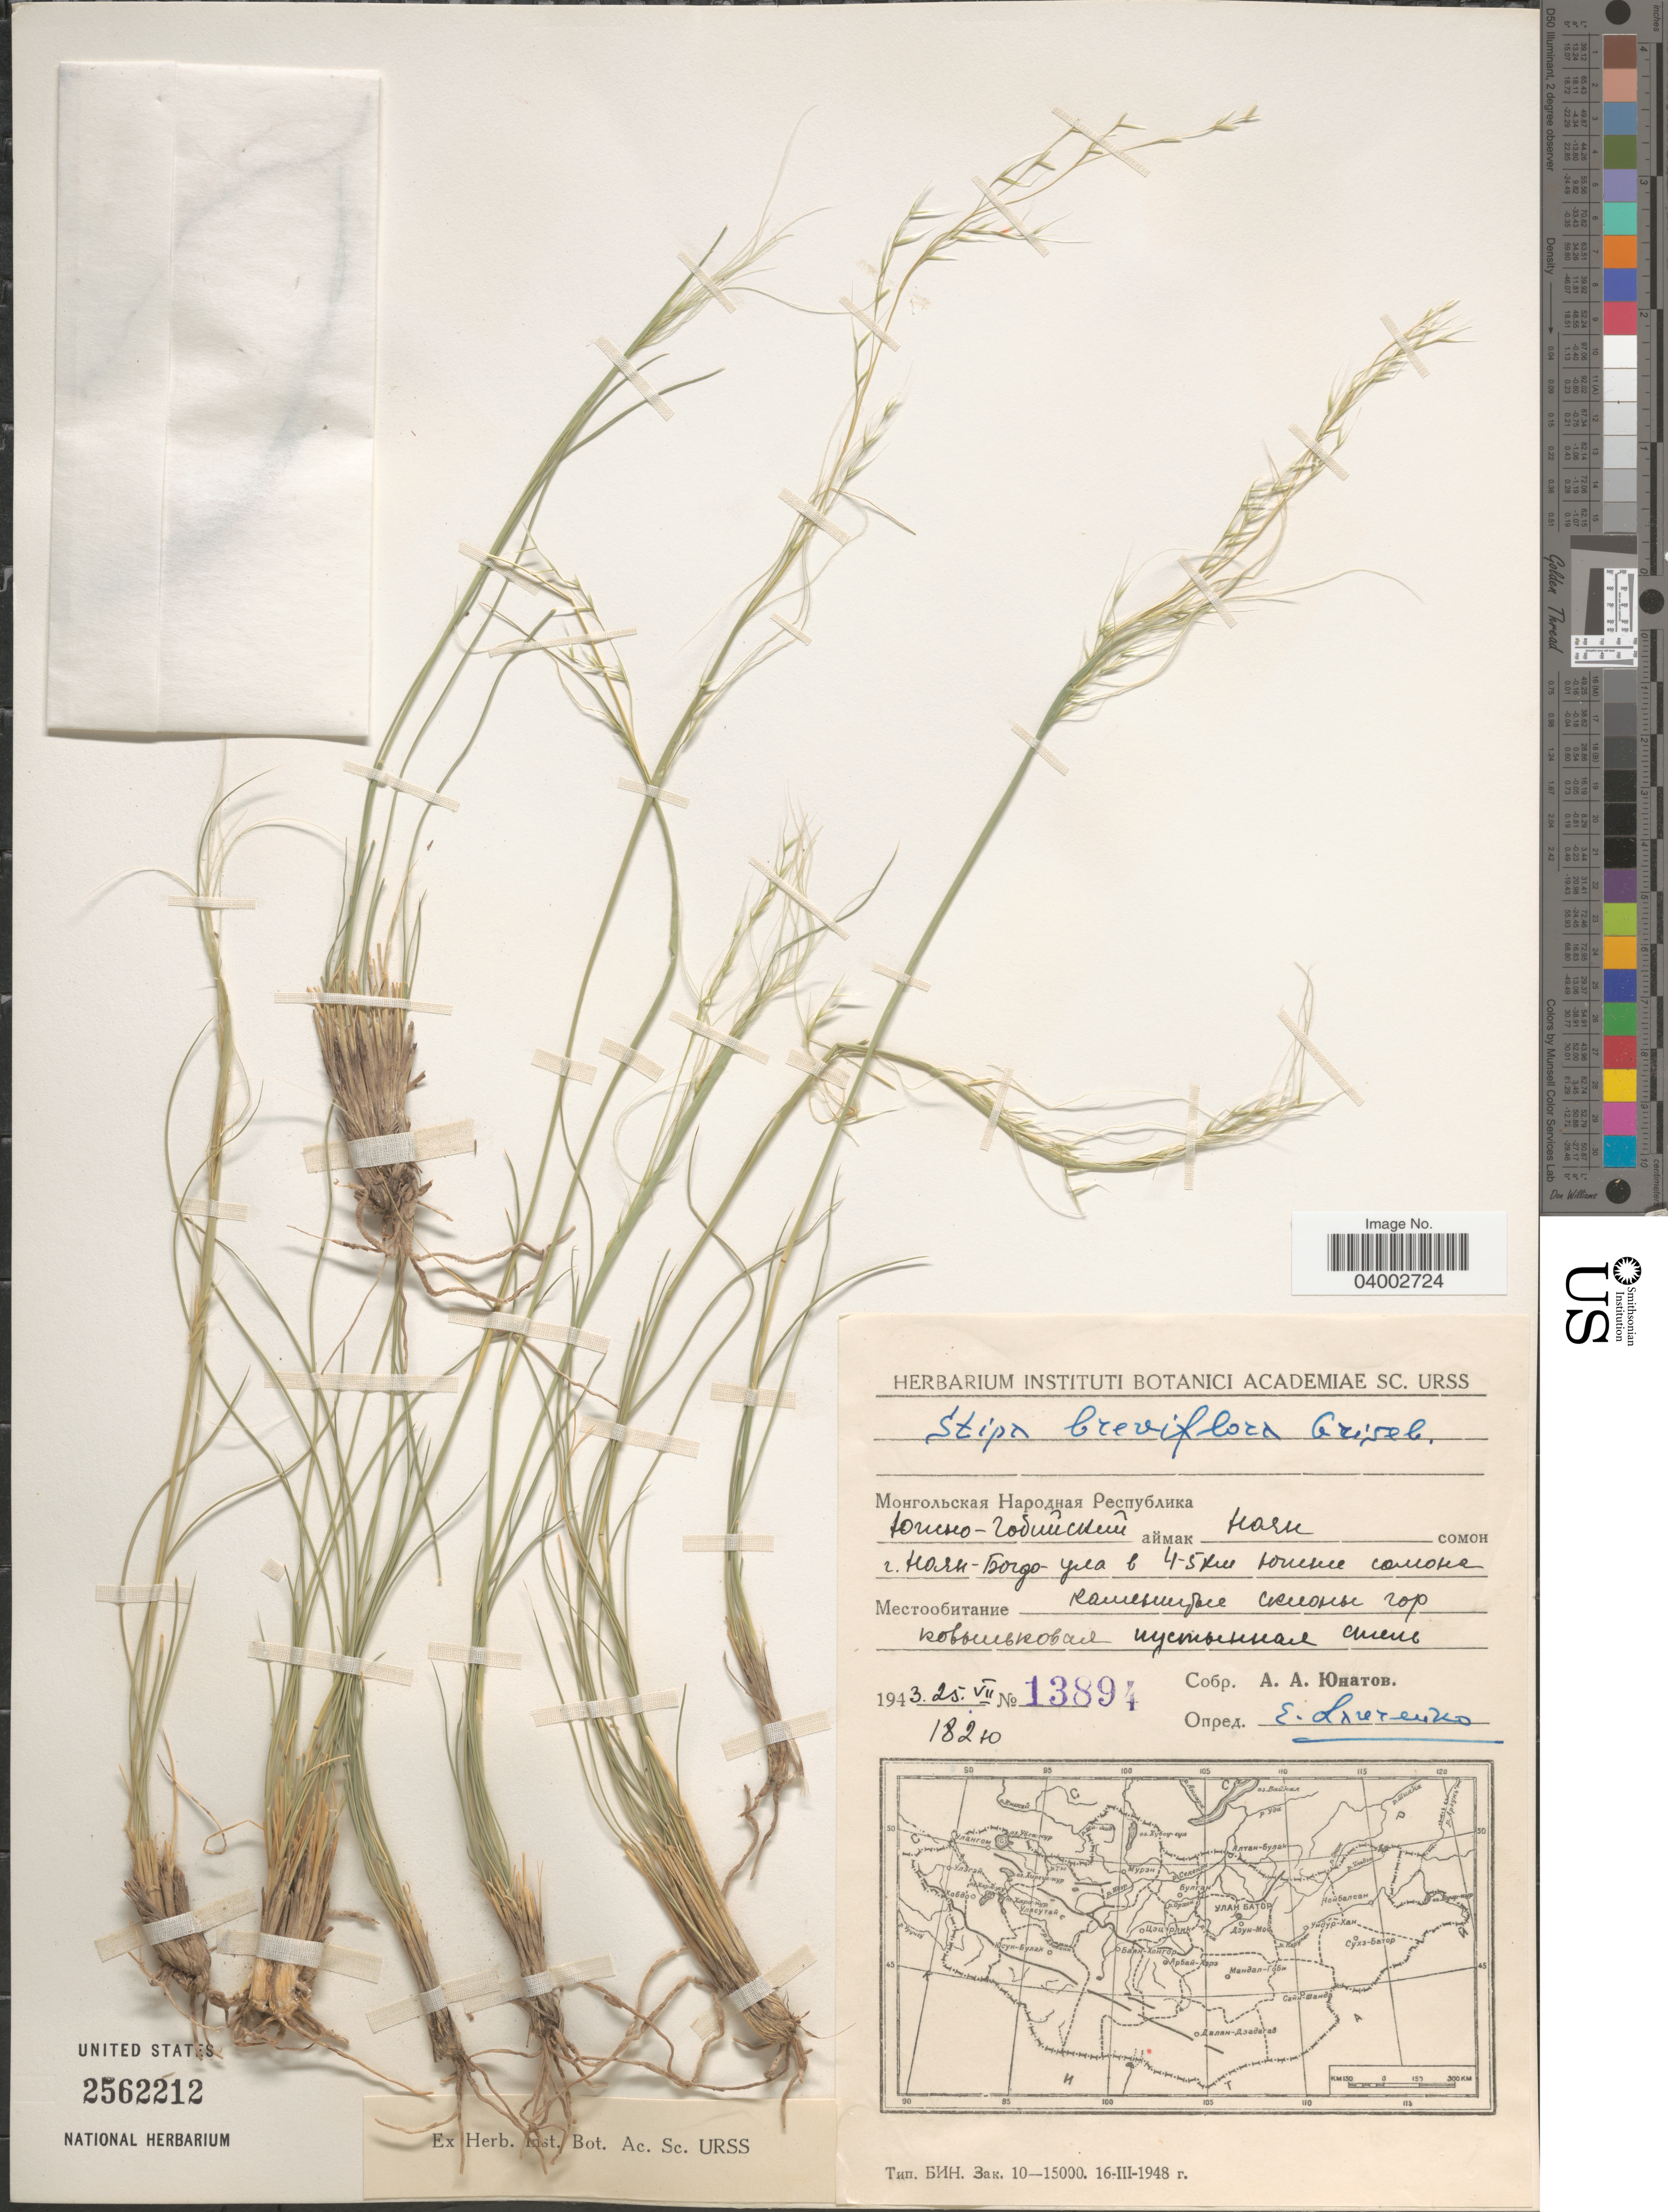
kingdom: Plantae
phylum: Tracheophyta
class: Liliopsida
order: Poales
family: Poaceae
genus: Stipa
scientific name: Stipa breviflora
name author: Griseb.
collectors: A. Unatov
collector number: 13894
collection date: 1943-07-25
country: Mongolia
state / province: Omnogovi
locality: Noyon district, Noyon-Bogdo-Uul Mts.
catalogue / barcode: US 2562212